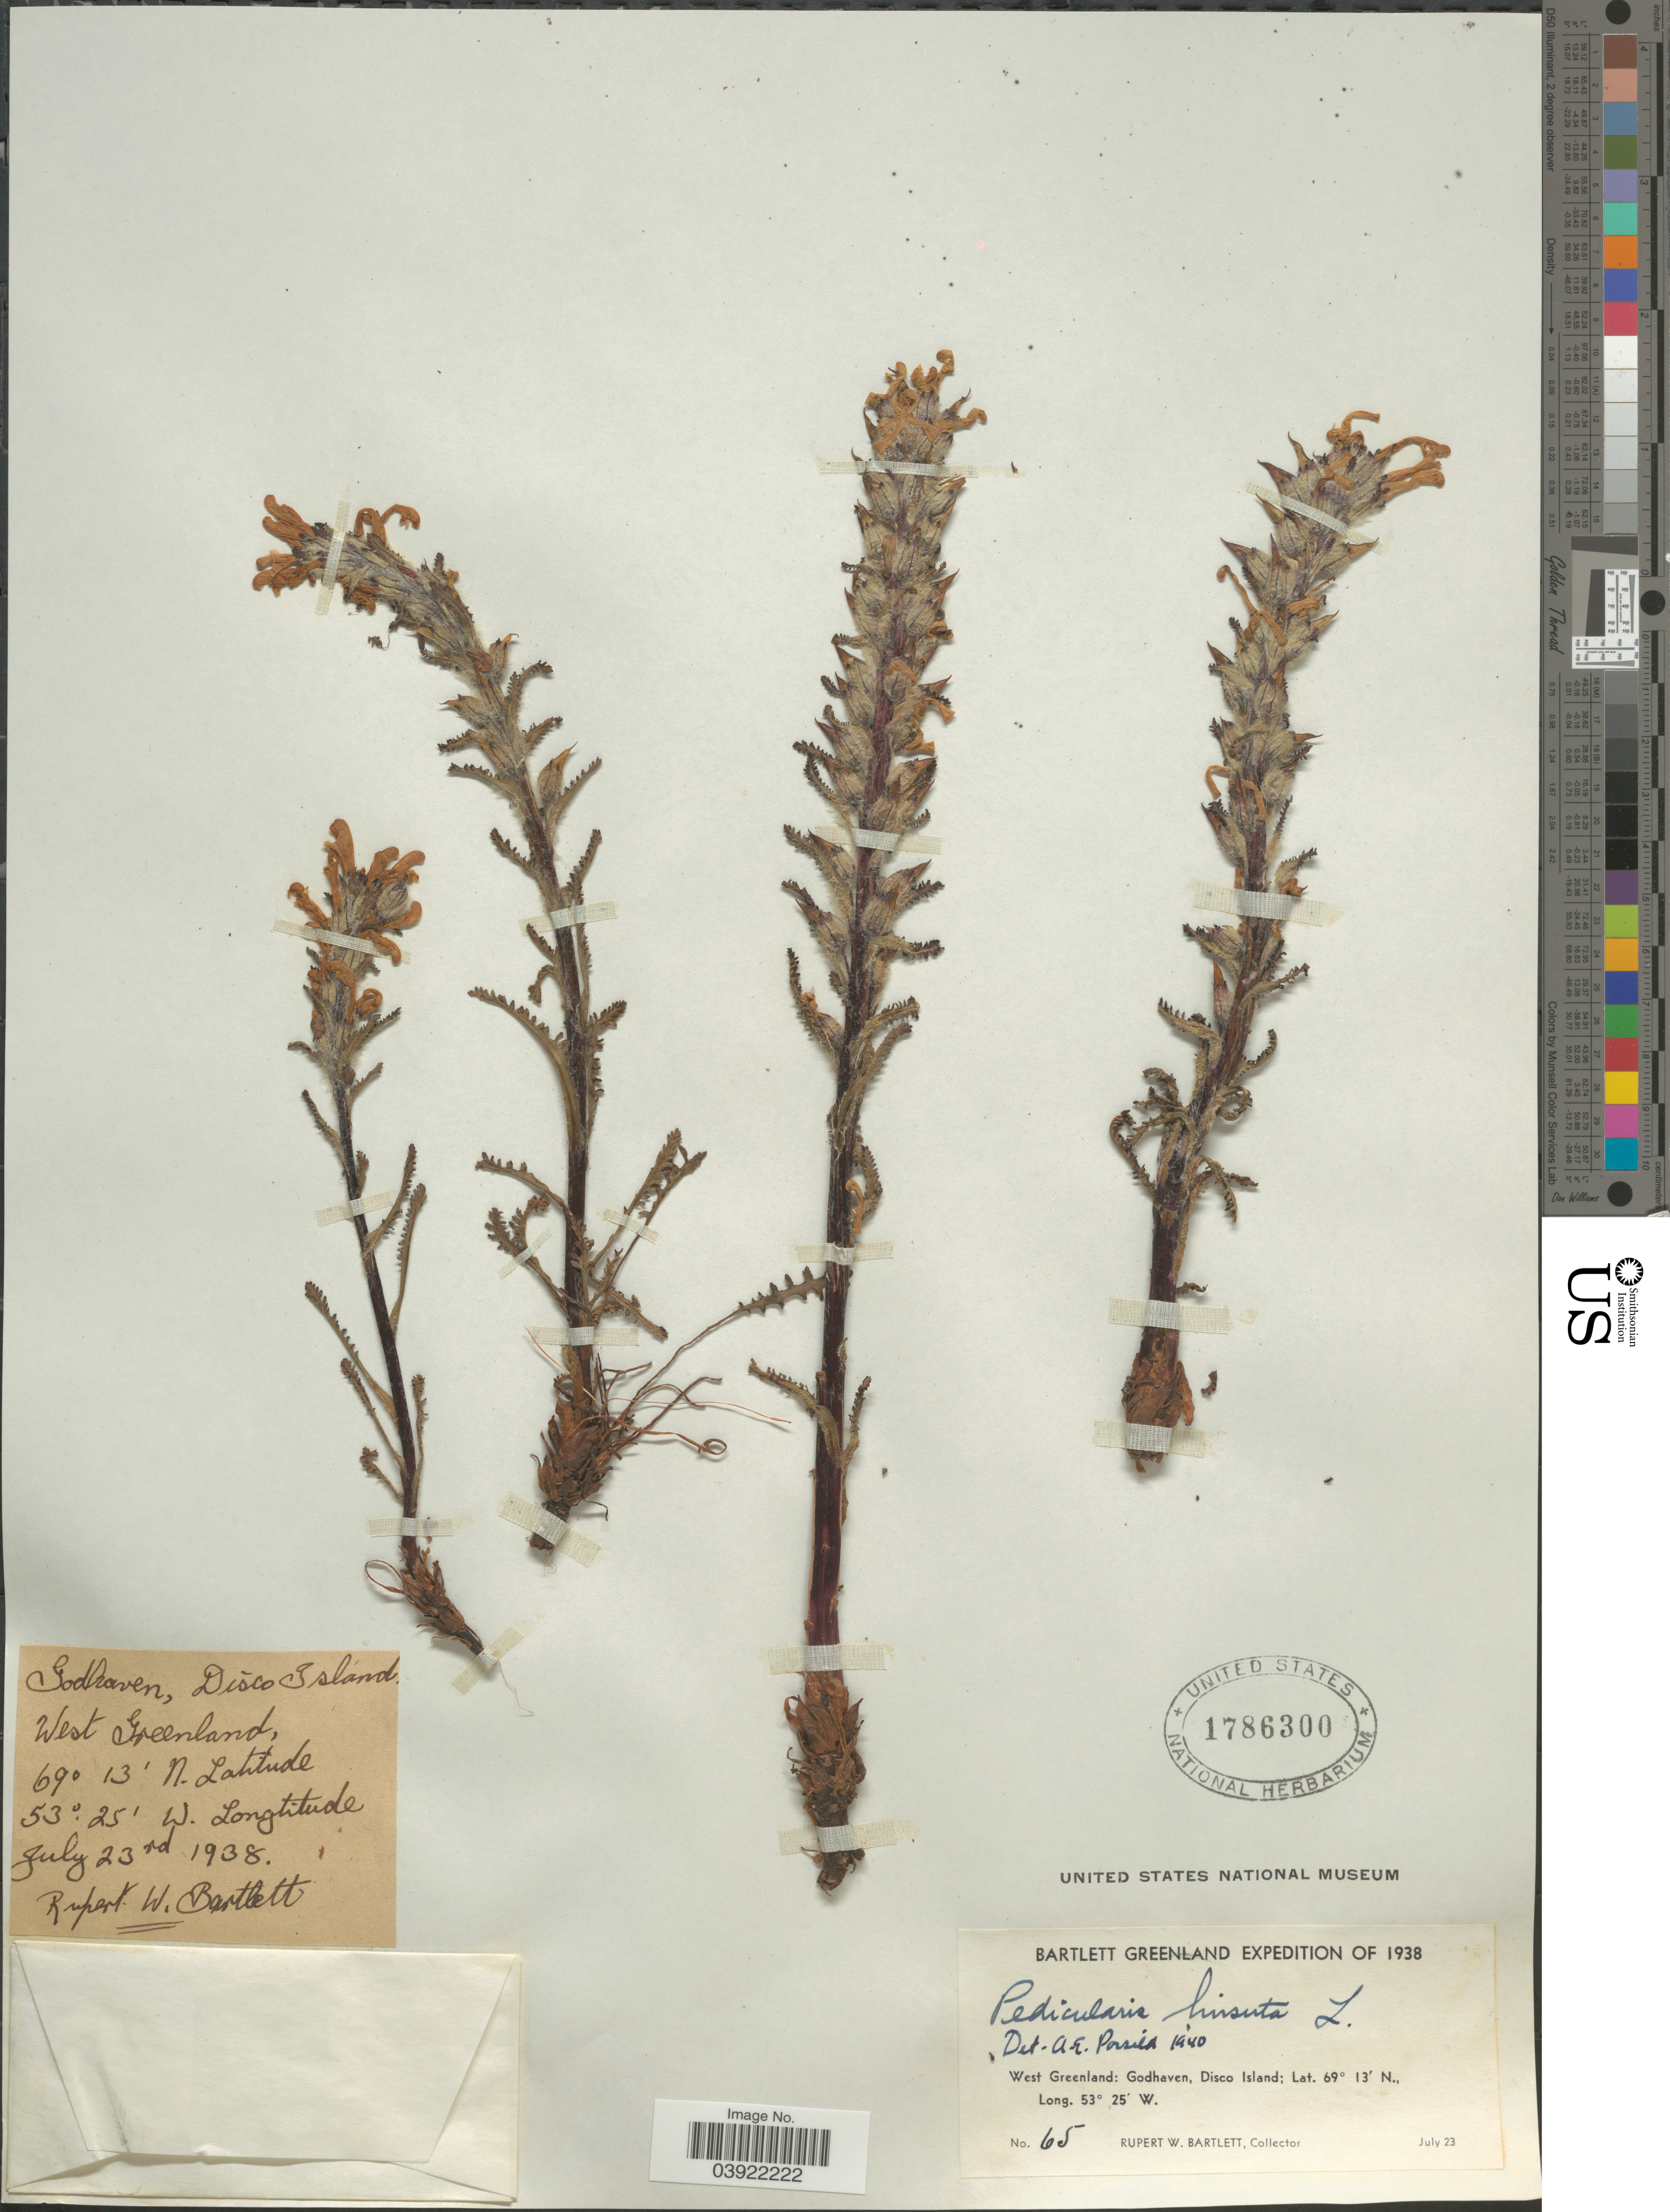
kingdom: Plantae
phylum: Tracheophyta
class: Magnoliopsida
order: Lamiales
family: Orobanchaceae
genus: Pedicularis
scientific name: Pedicularis hirsuta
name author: L.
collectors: R. W. Bartlett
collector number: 65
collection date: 1938-07-23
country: Greenland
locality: Godhaven, Disco Island. West Greenland.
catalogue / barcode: US 1786300